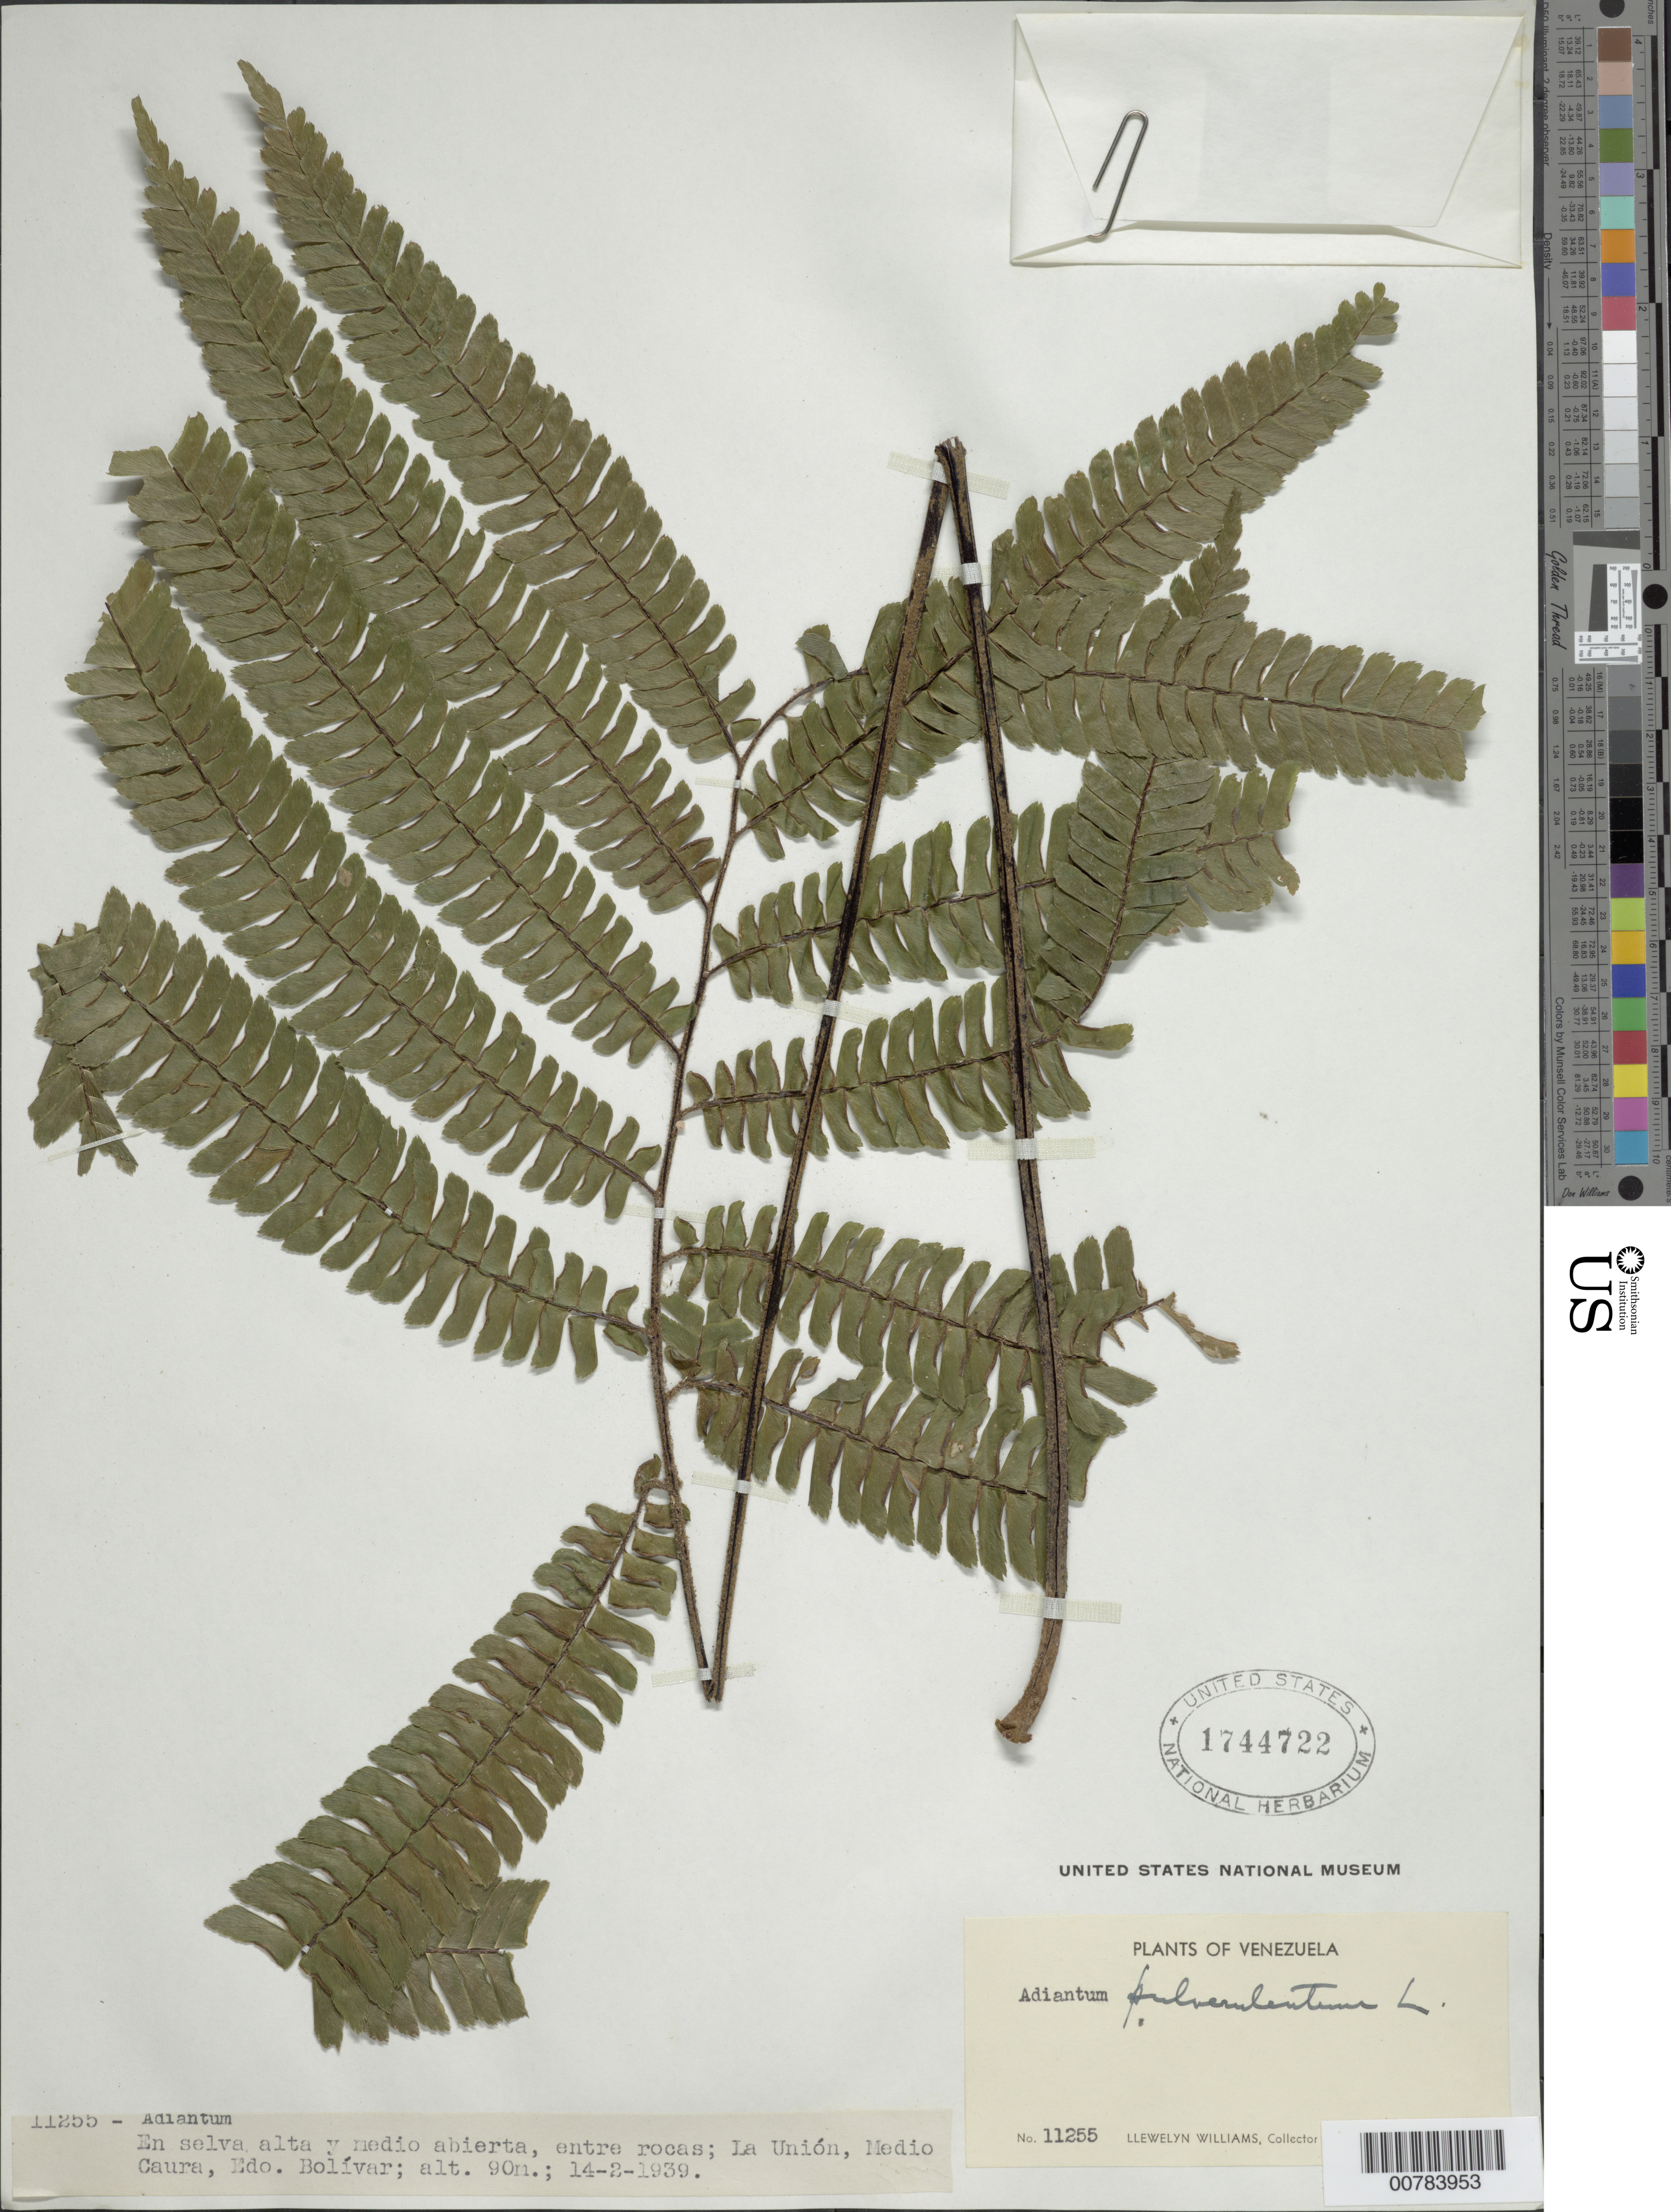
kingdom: Plantae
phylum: Tracheophyta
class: Polypodiopsida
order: Polypodiales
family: Pteridaceae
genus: Adiantum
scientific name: Adiantum pulverulentum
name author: L.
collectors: Ll. Williams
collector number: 11255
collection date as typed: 14-Feb-39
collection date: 1939-02-14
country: Venezuela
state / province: Bolívar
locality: La Unión, Medio Caura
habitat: Selva alta y medio abierta, entre rocas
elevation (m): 90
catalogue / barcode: US 1744722